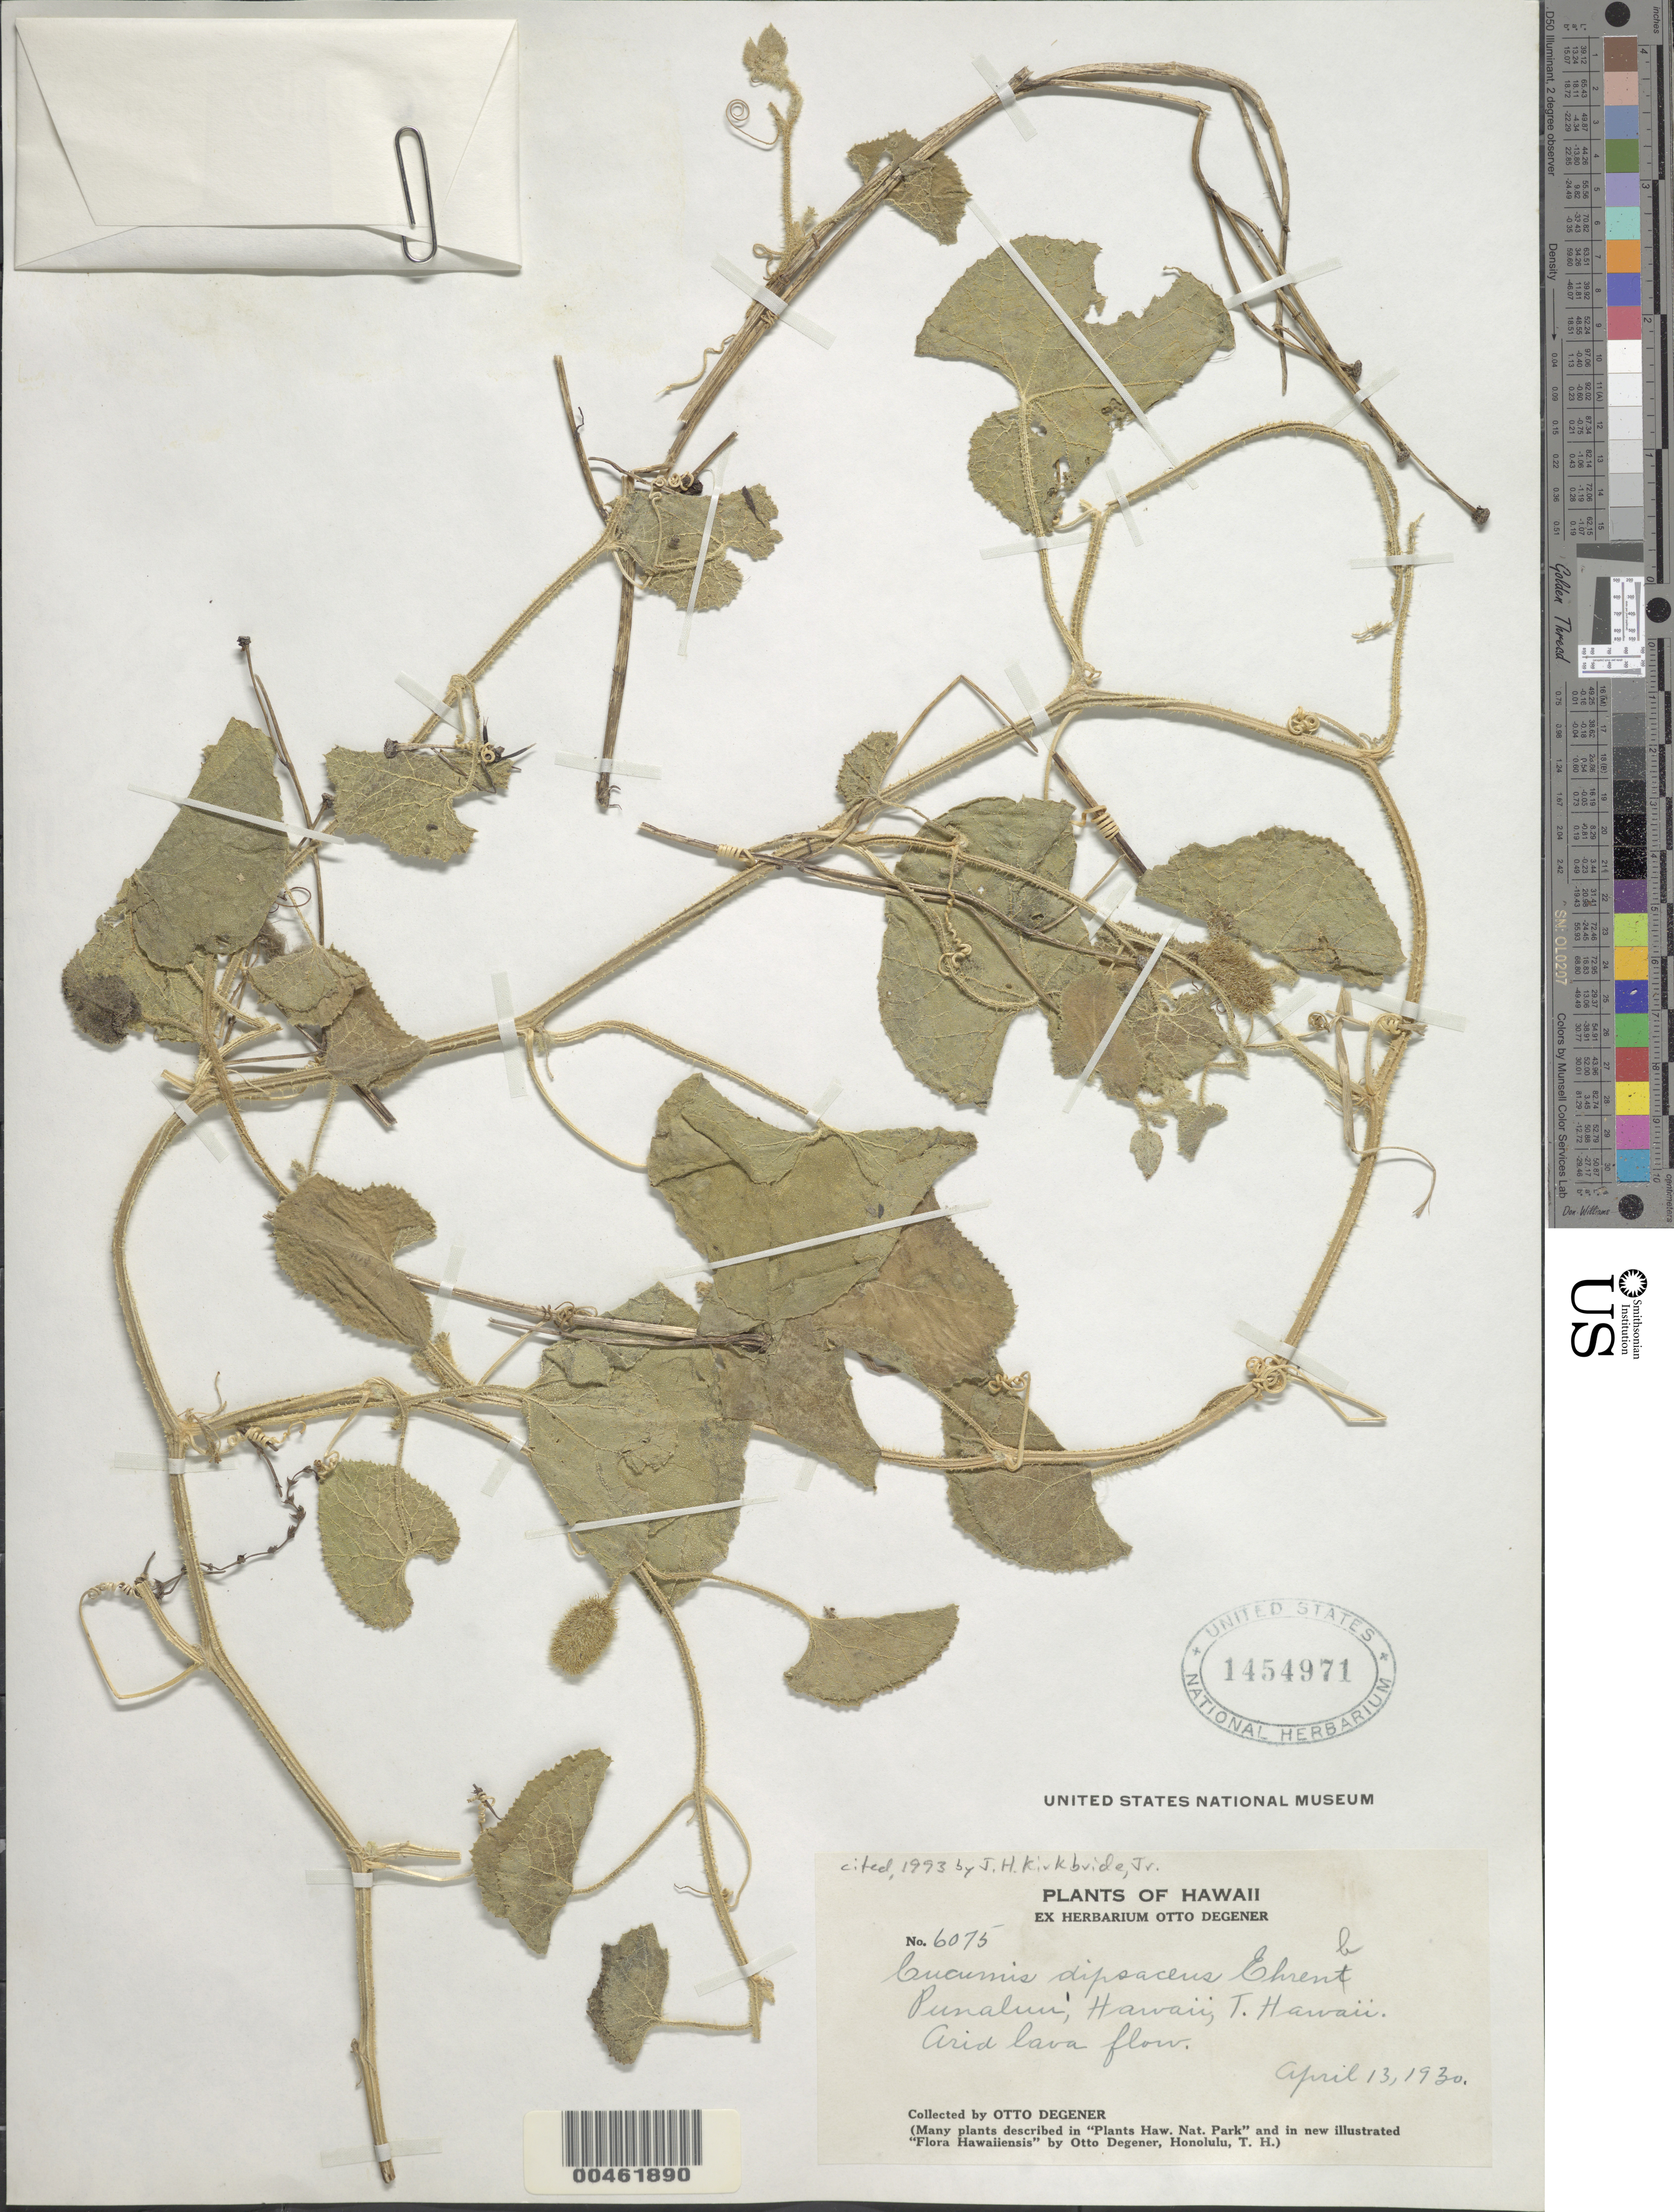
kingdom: Plantae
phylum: Tracheophyta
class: Magnoliopsida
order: Cucurbitales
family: Cucurbitaceae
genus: Cucumis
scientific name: Cucumis dipsaceus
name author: Ehrenb. ex Spach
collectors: O. Degener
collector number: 6075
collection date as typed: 13 Apr 1930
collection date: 1930-04-13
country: United States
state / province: Hawaii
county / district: Hawaii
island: Hawaii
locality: Punaluu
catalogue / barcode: US 1454971